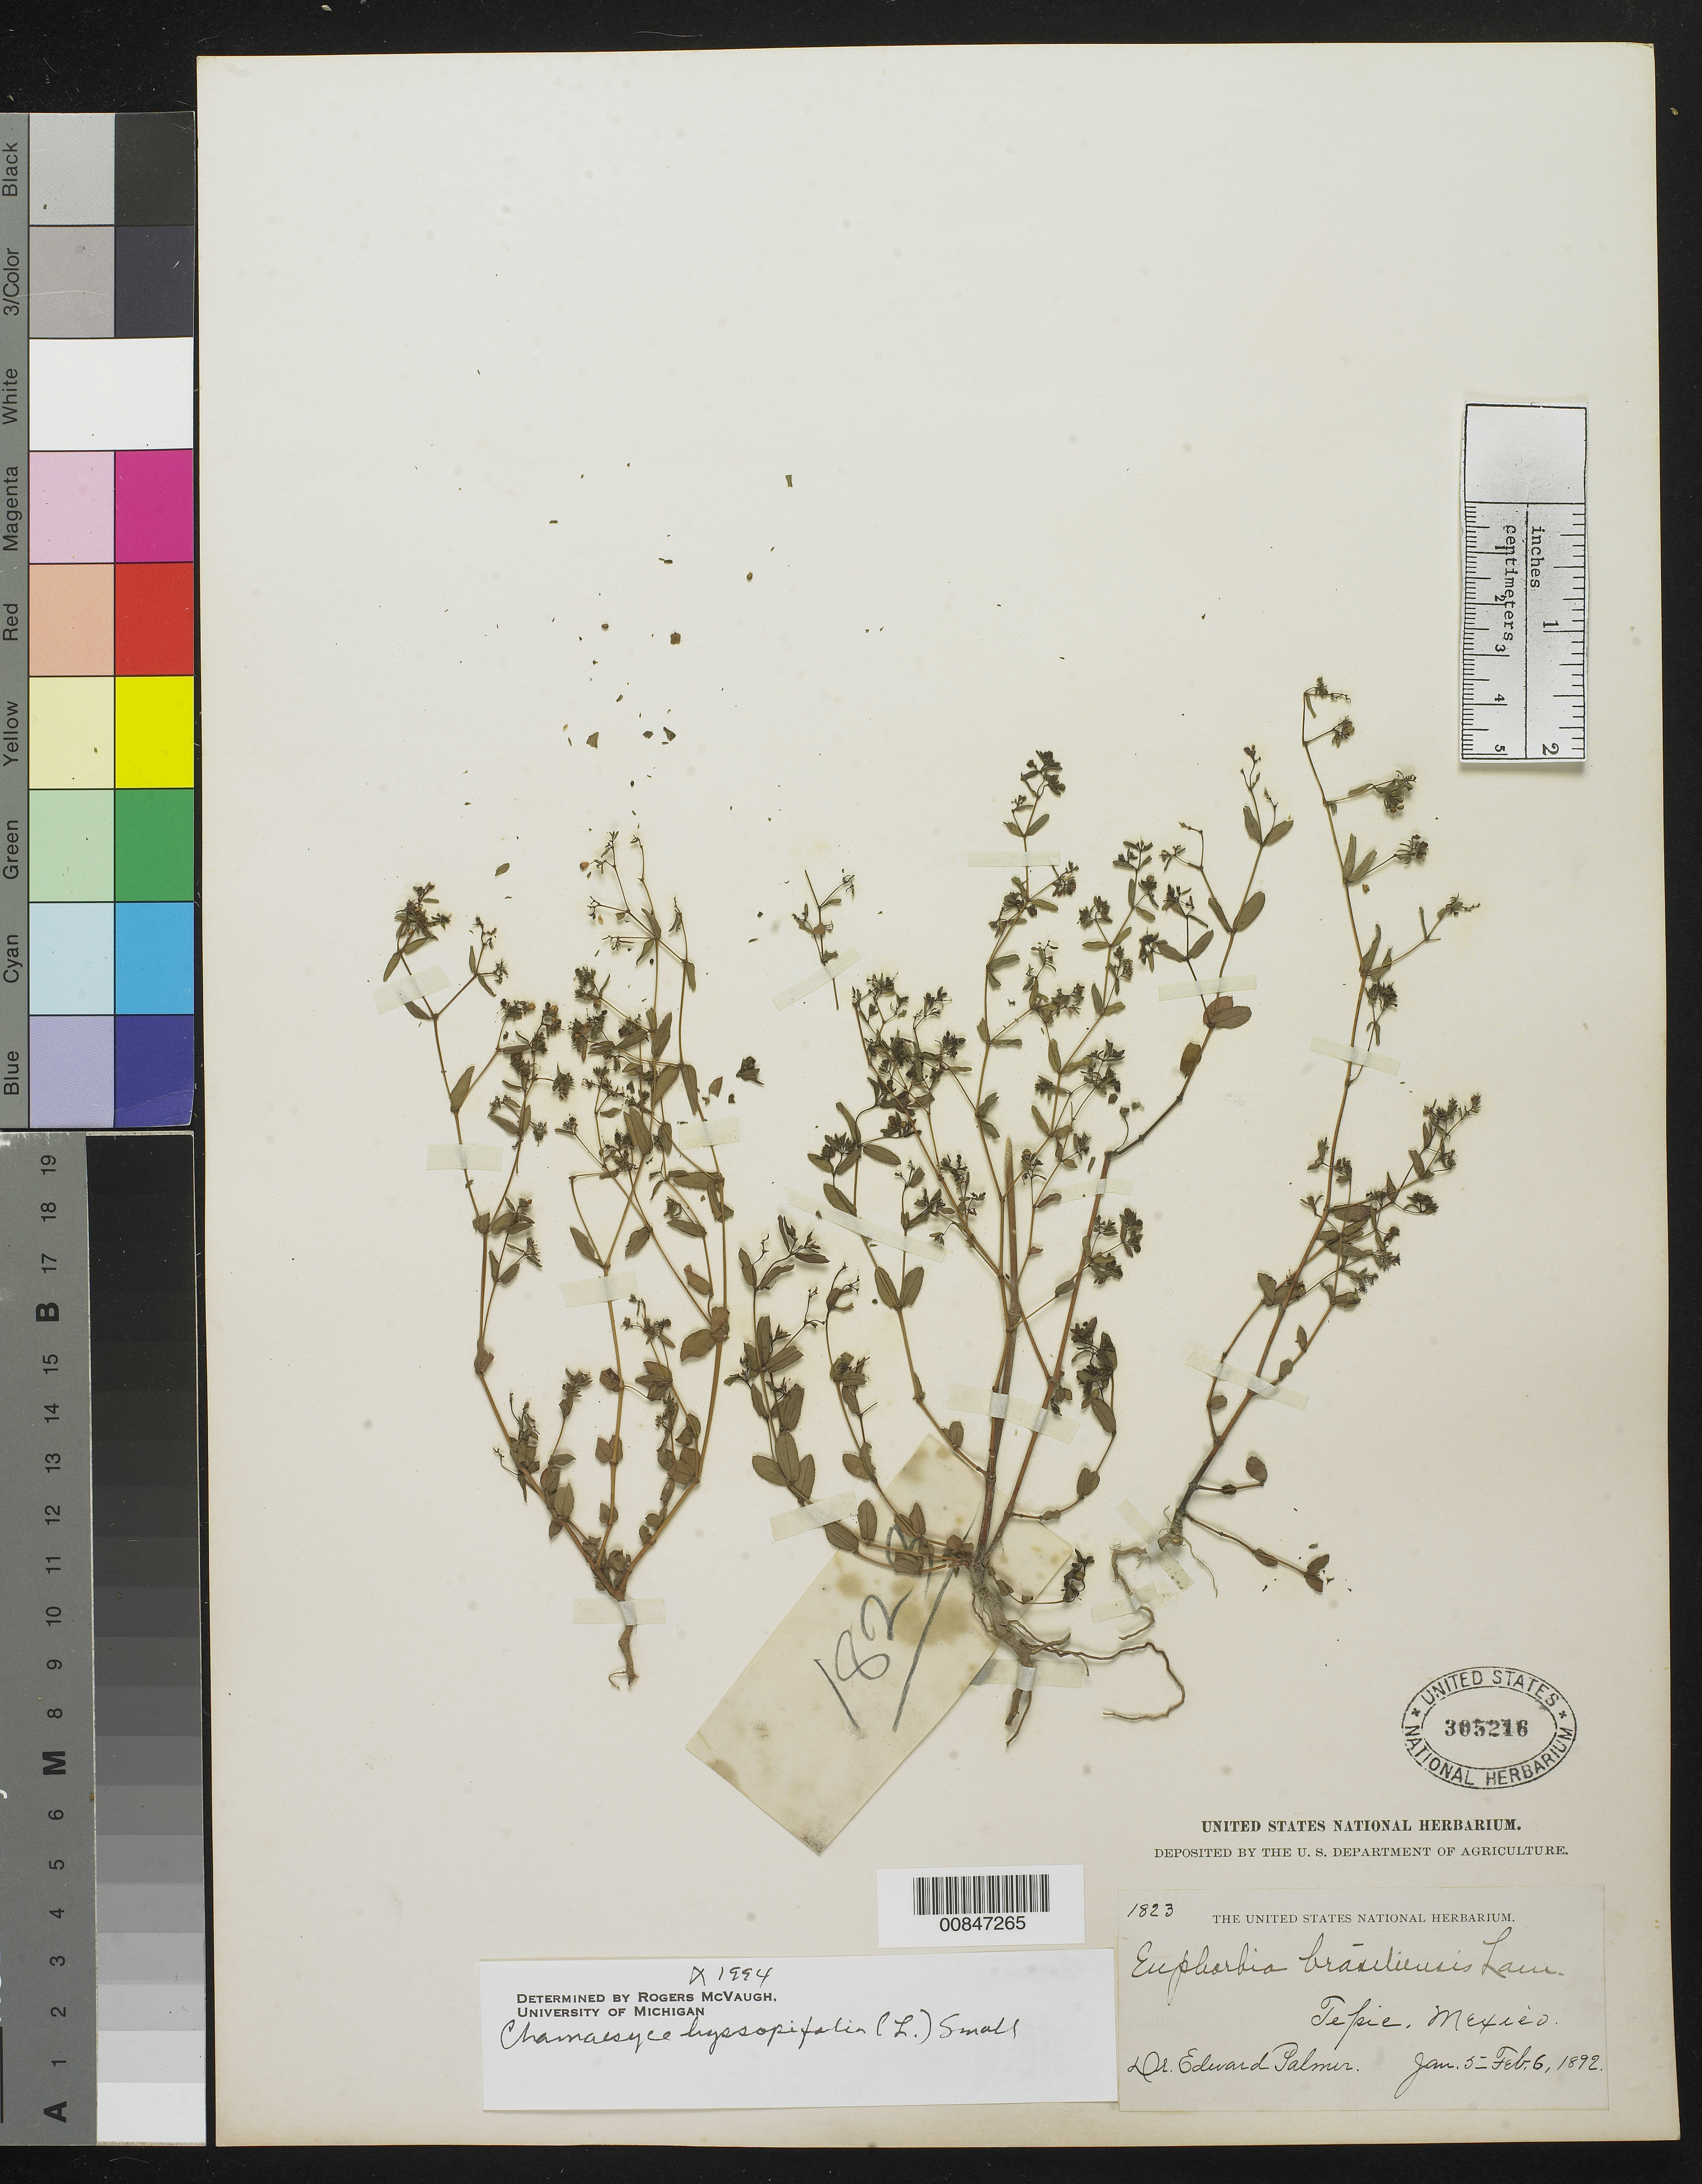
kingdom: Plantae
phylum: Tracheophyta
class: Magnoliopsida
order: Malpighiales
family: Euphorbiaceae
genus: Euphorbia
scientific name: Euphorbia hyssopifolia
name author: L.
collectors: E. Palmer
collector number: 1823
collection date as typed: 05 Jan 1892 to 06 Feb 1892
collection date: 1892-01-05/1892-02-06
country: Mexico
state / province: Nayarit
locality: Tepic, Nayarit.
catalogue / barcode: US 305216